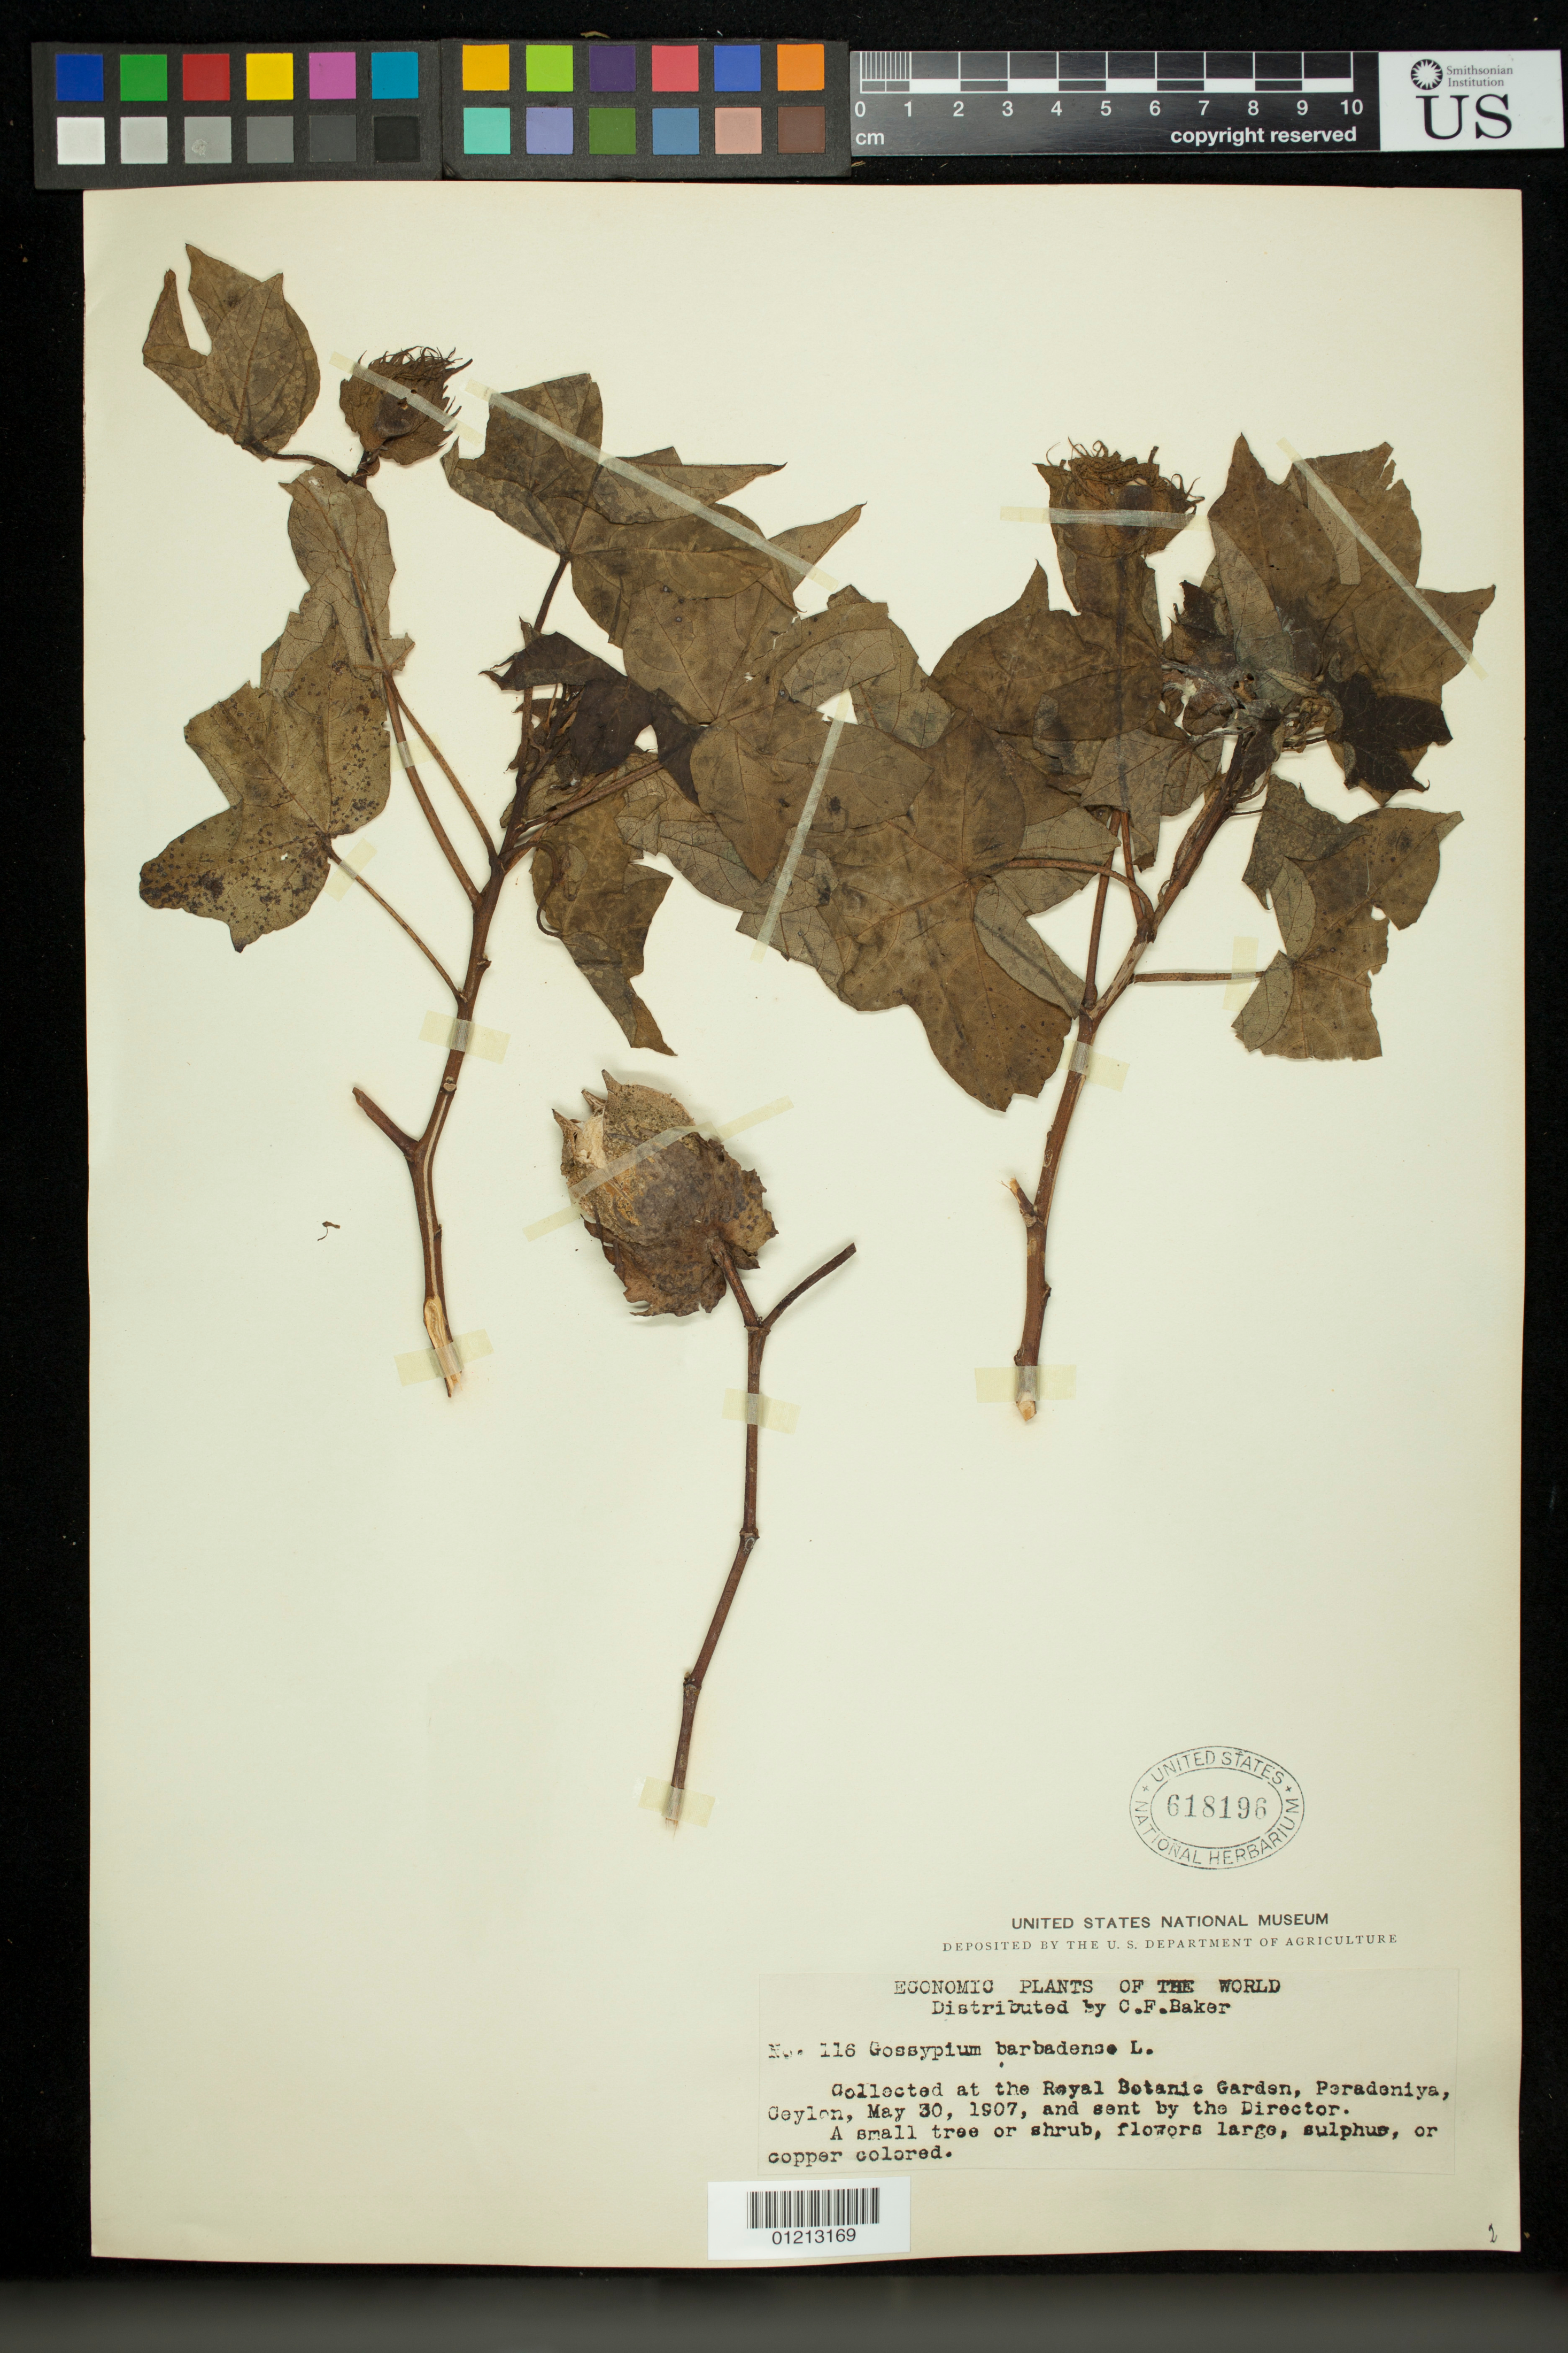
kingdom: Plantae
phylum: Tracheophyta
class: Magnoliopsida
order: Malvales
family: Malvaceae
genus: Gossypium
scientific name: Gossypium arboreum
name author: L.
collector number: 116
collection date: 1907-05-30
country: Sri Lanka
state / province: Central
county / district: Peradeniya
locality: Collected at the Royal Botanic Garden, Peradeniya, Ceylon, May 30, 1907, and sent by the Director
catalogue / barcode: US 618196